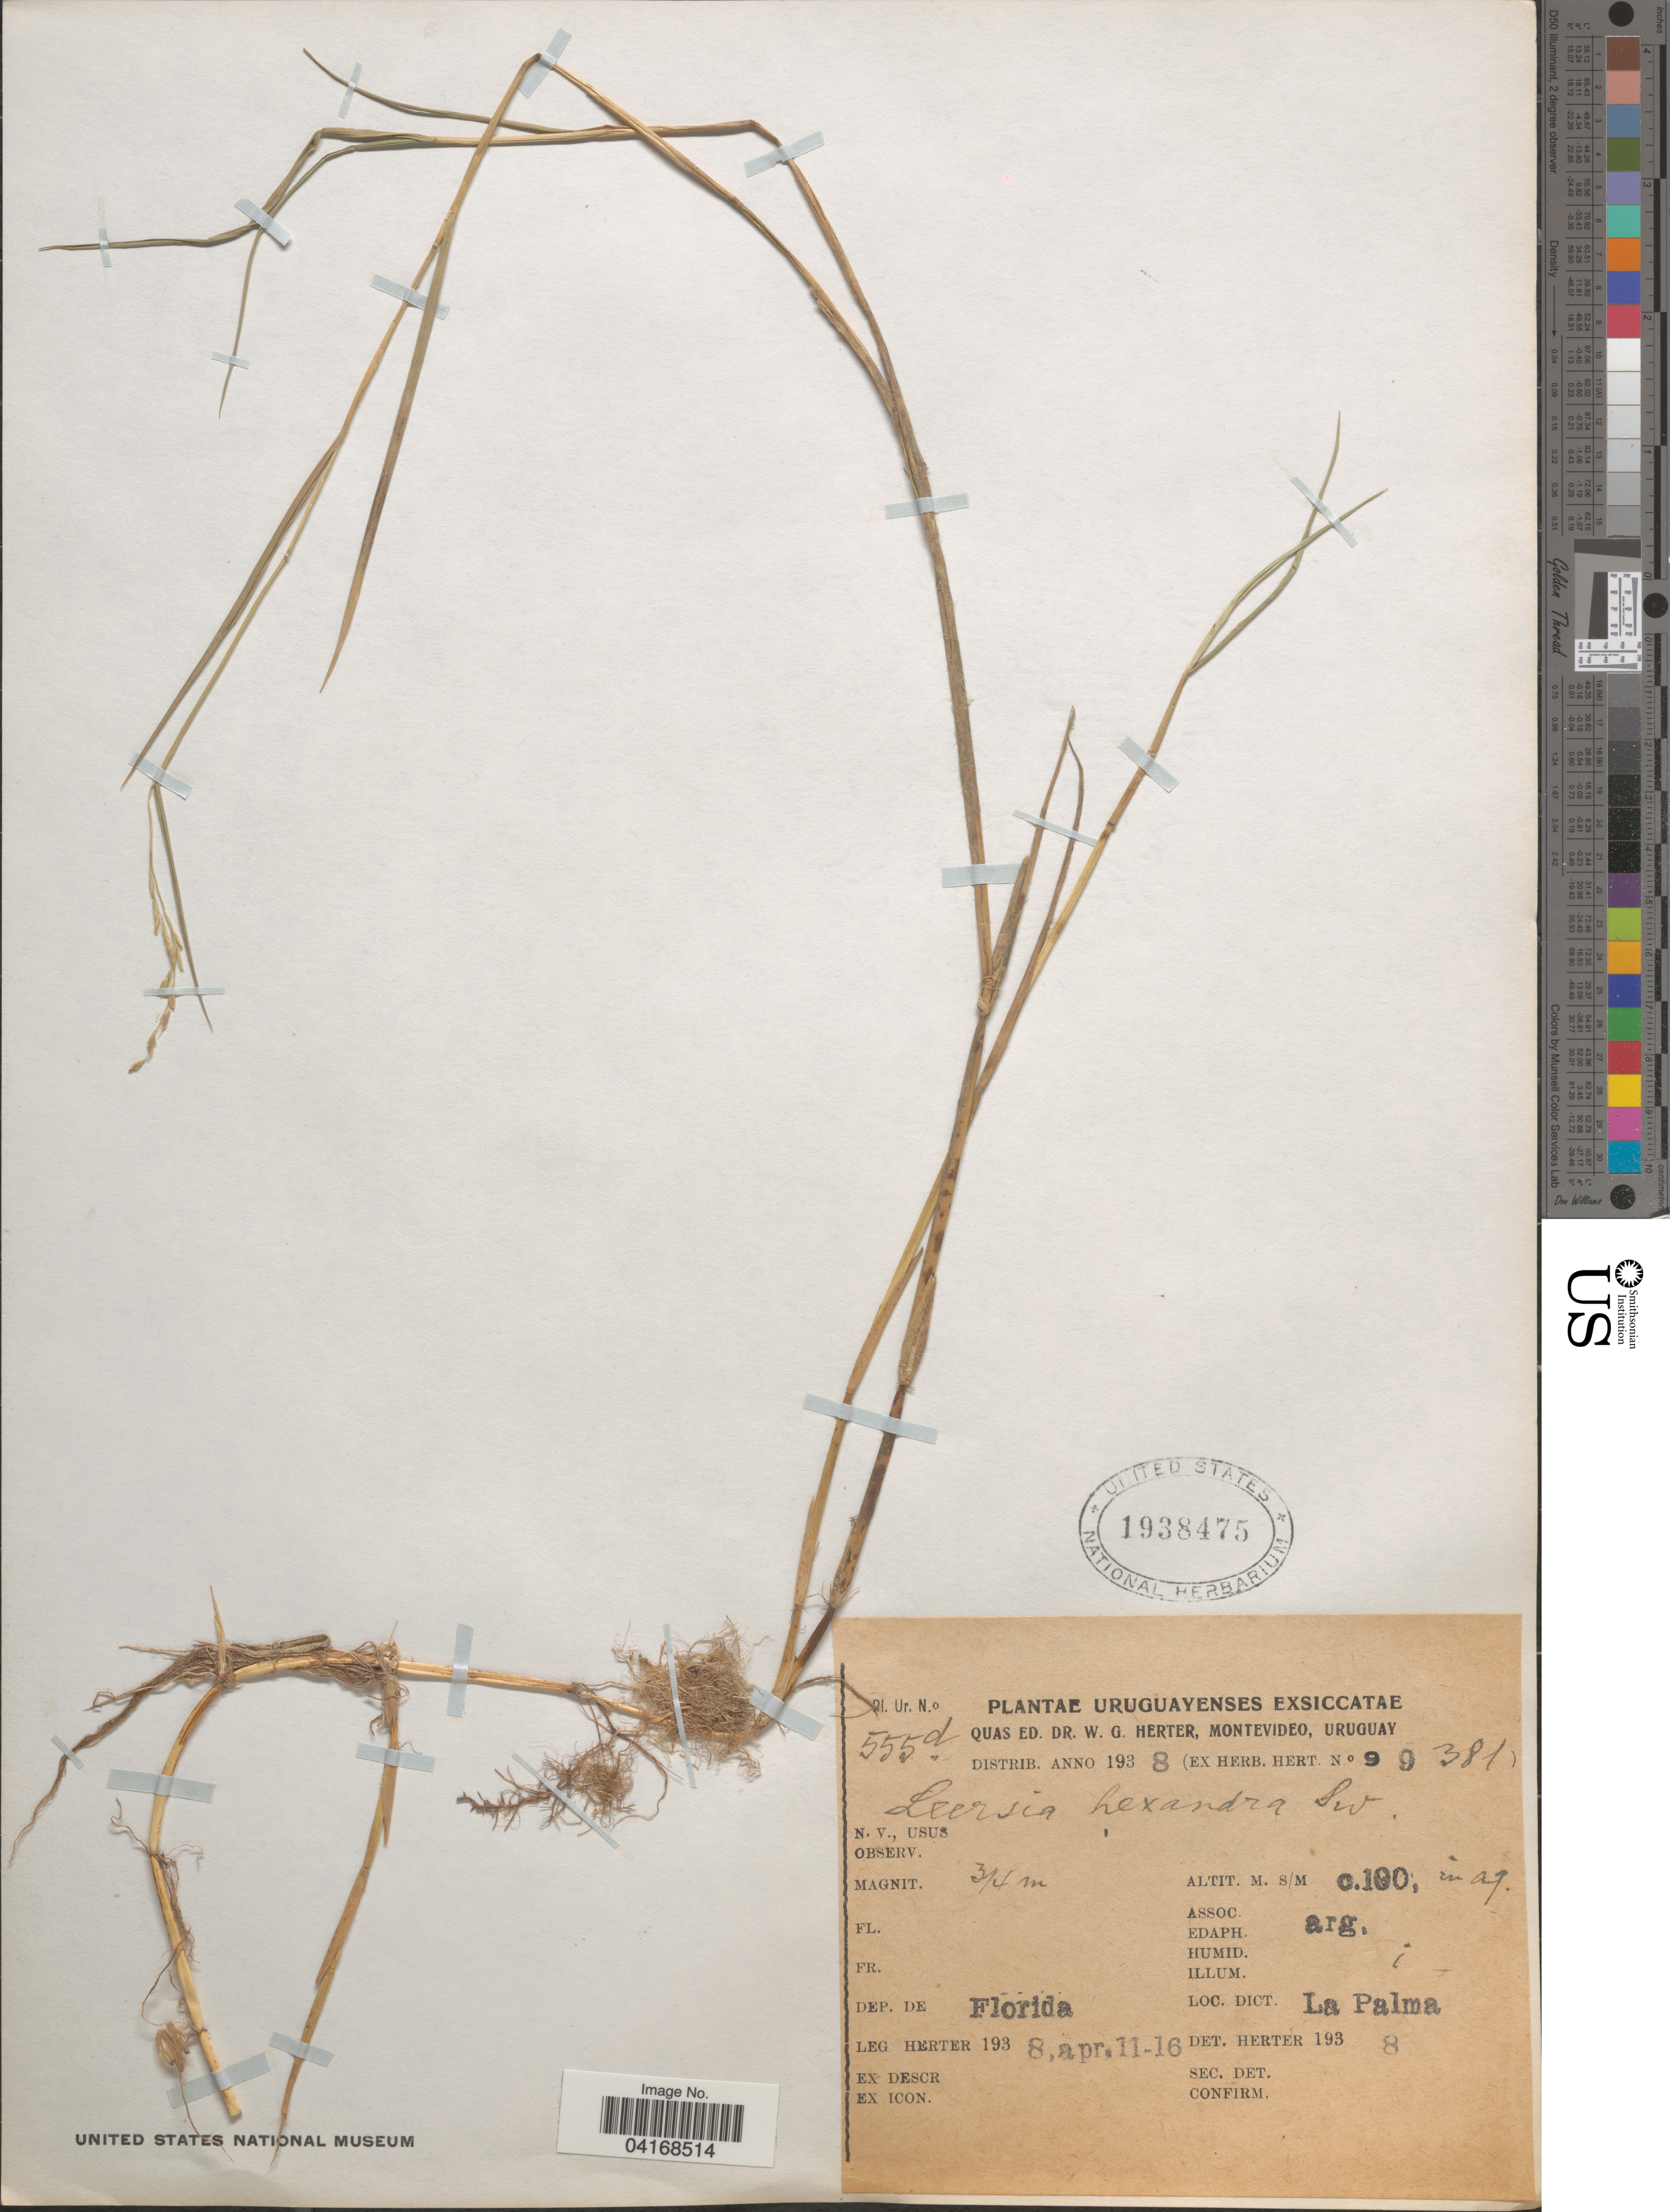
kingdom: Plantae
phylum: Tracheophyta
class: Liliopsida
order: Poales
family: Poaceae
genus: Leersia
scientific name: Leersia hexandra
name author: Sw.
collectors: Herter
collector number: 555d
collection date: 1938-04-11/1938-04-16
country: Uruguay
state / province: Florida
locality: Dep. de Florida. Dict. La Palma.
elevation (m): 100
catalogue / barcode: US 1938475